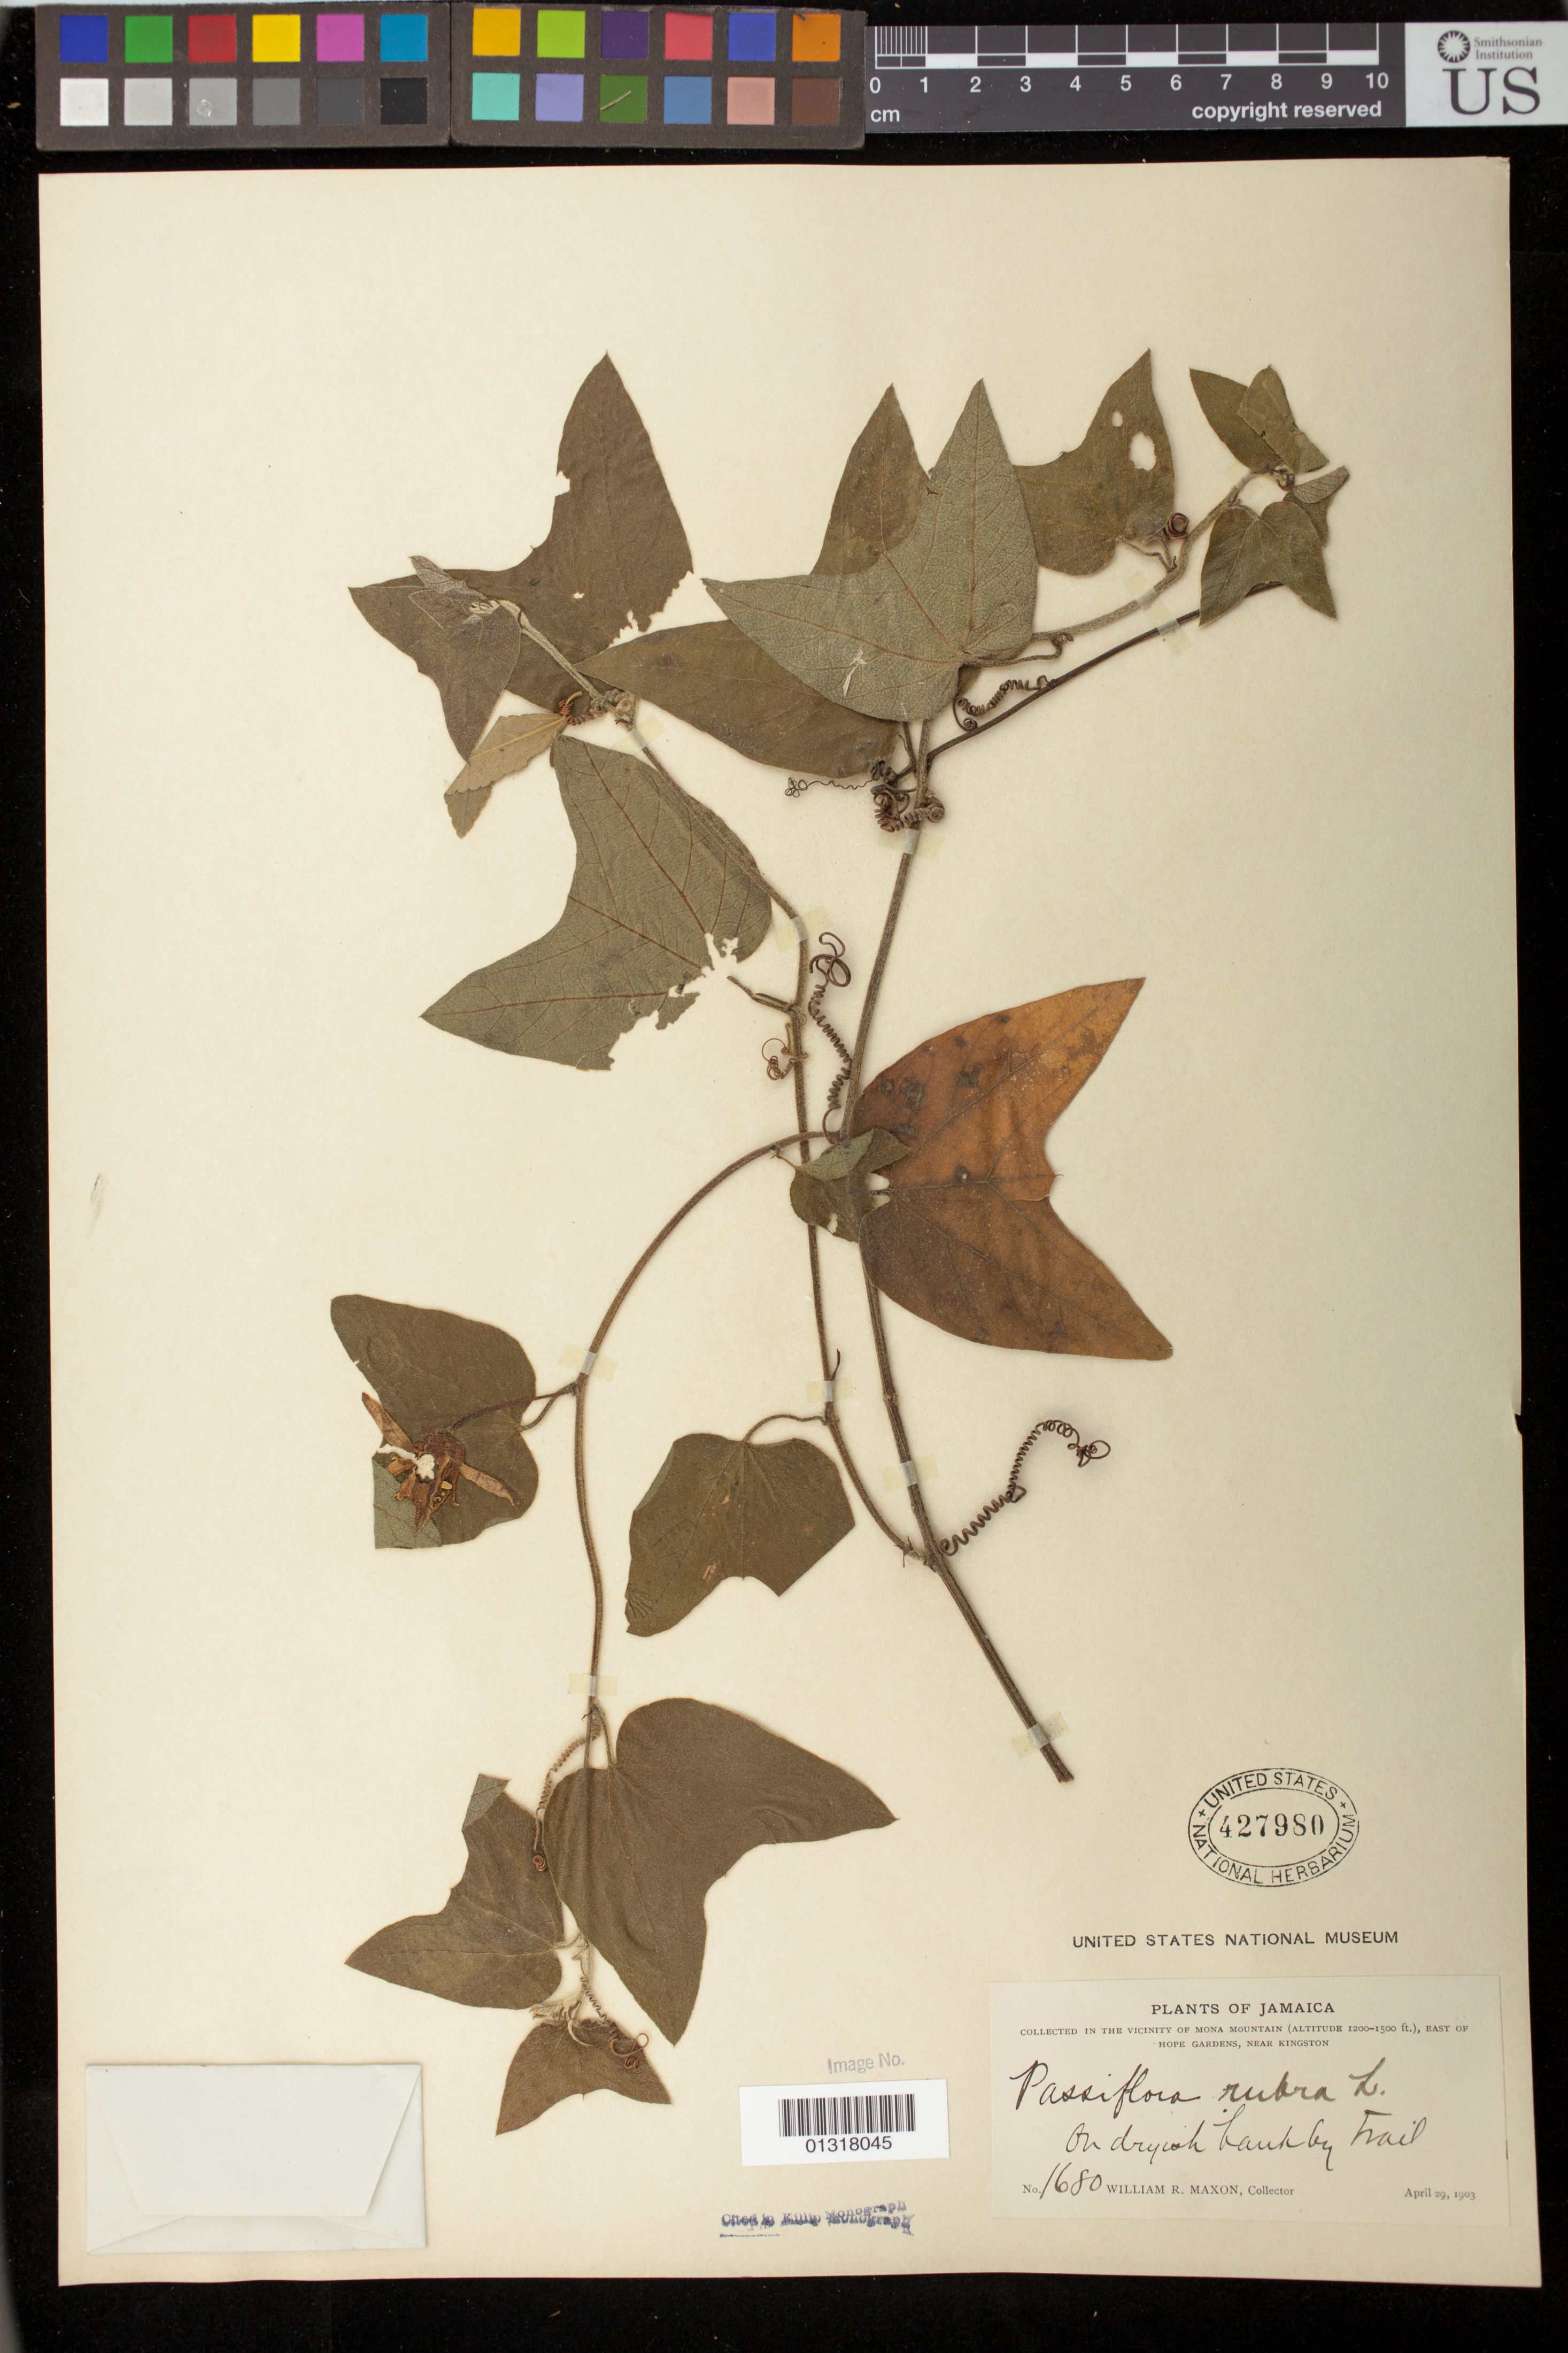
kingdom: Plantae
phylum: Tracheophyta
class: Magnoliopsida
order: Malpighiales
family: Passifloraceae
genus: Passiflora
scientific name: Passiflora rubra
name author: L.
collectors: W. R. Maxon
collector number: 1680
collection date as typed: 29 Apr 1903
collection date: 1903-04-29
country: Jamaica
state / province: Kingston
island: Jamaica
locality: Near Kingston, East of Hope Gardens, collected in the vicinity of Mona Mountain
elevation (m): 366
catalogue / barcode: US 427980